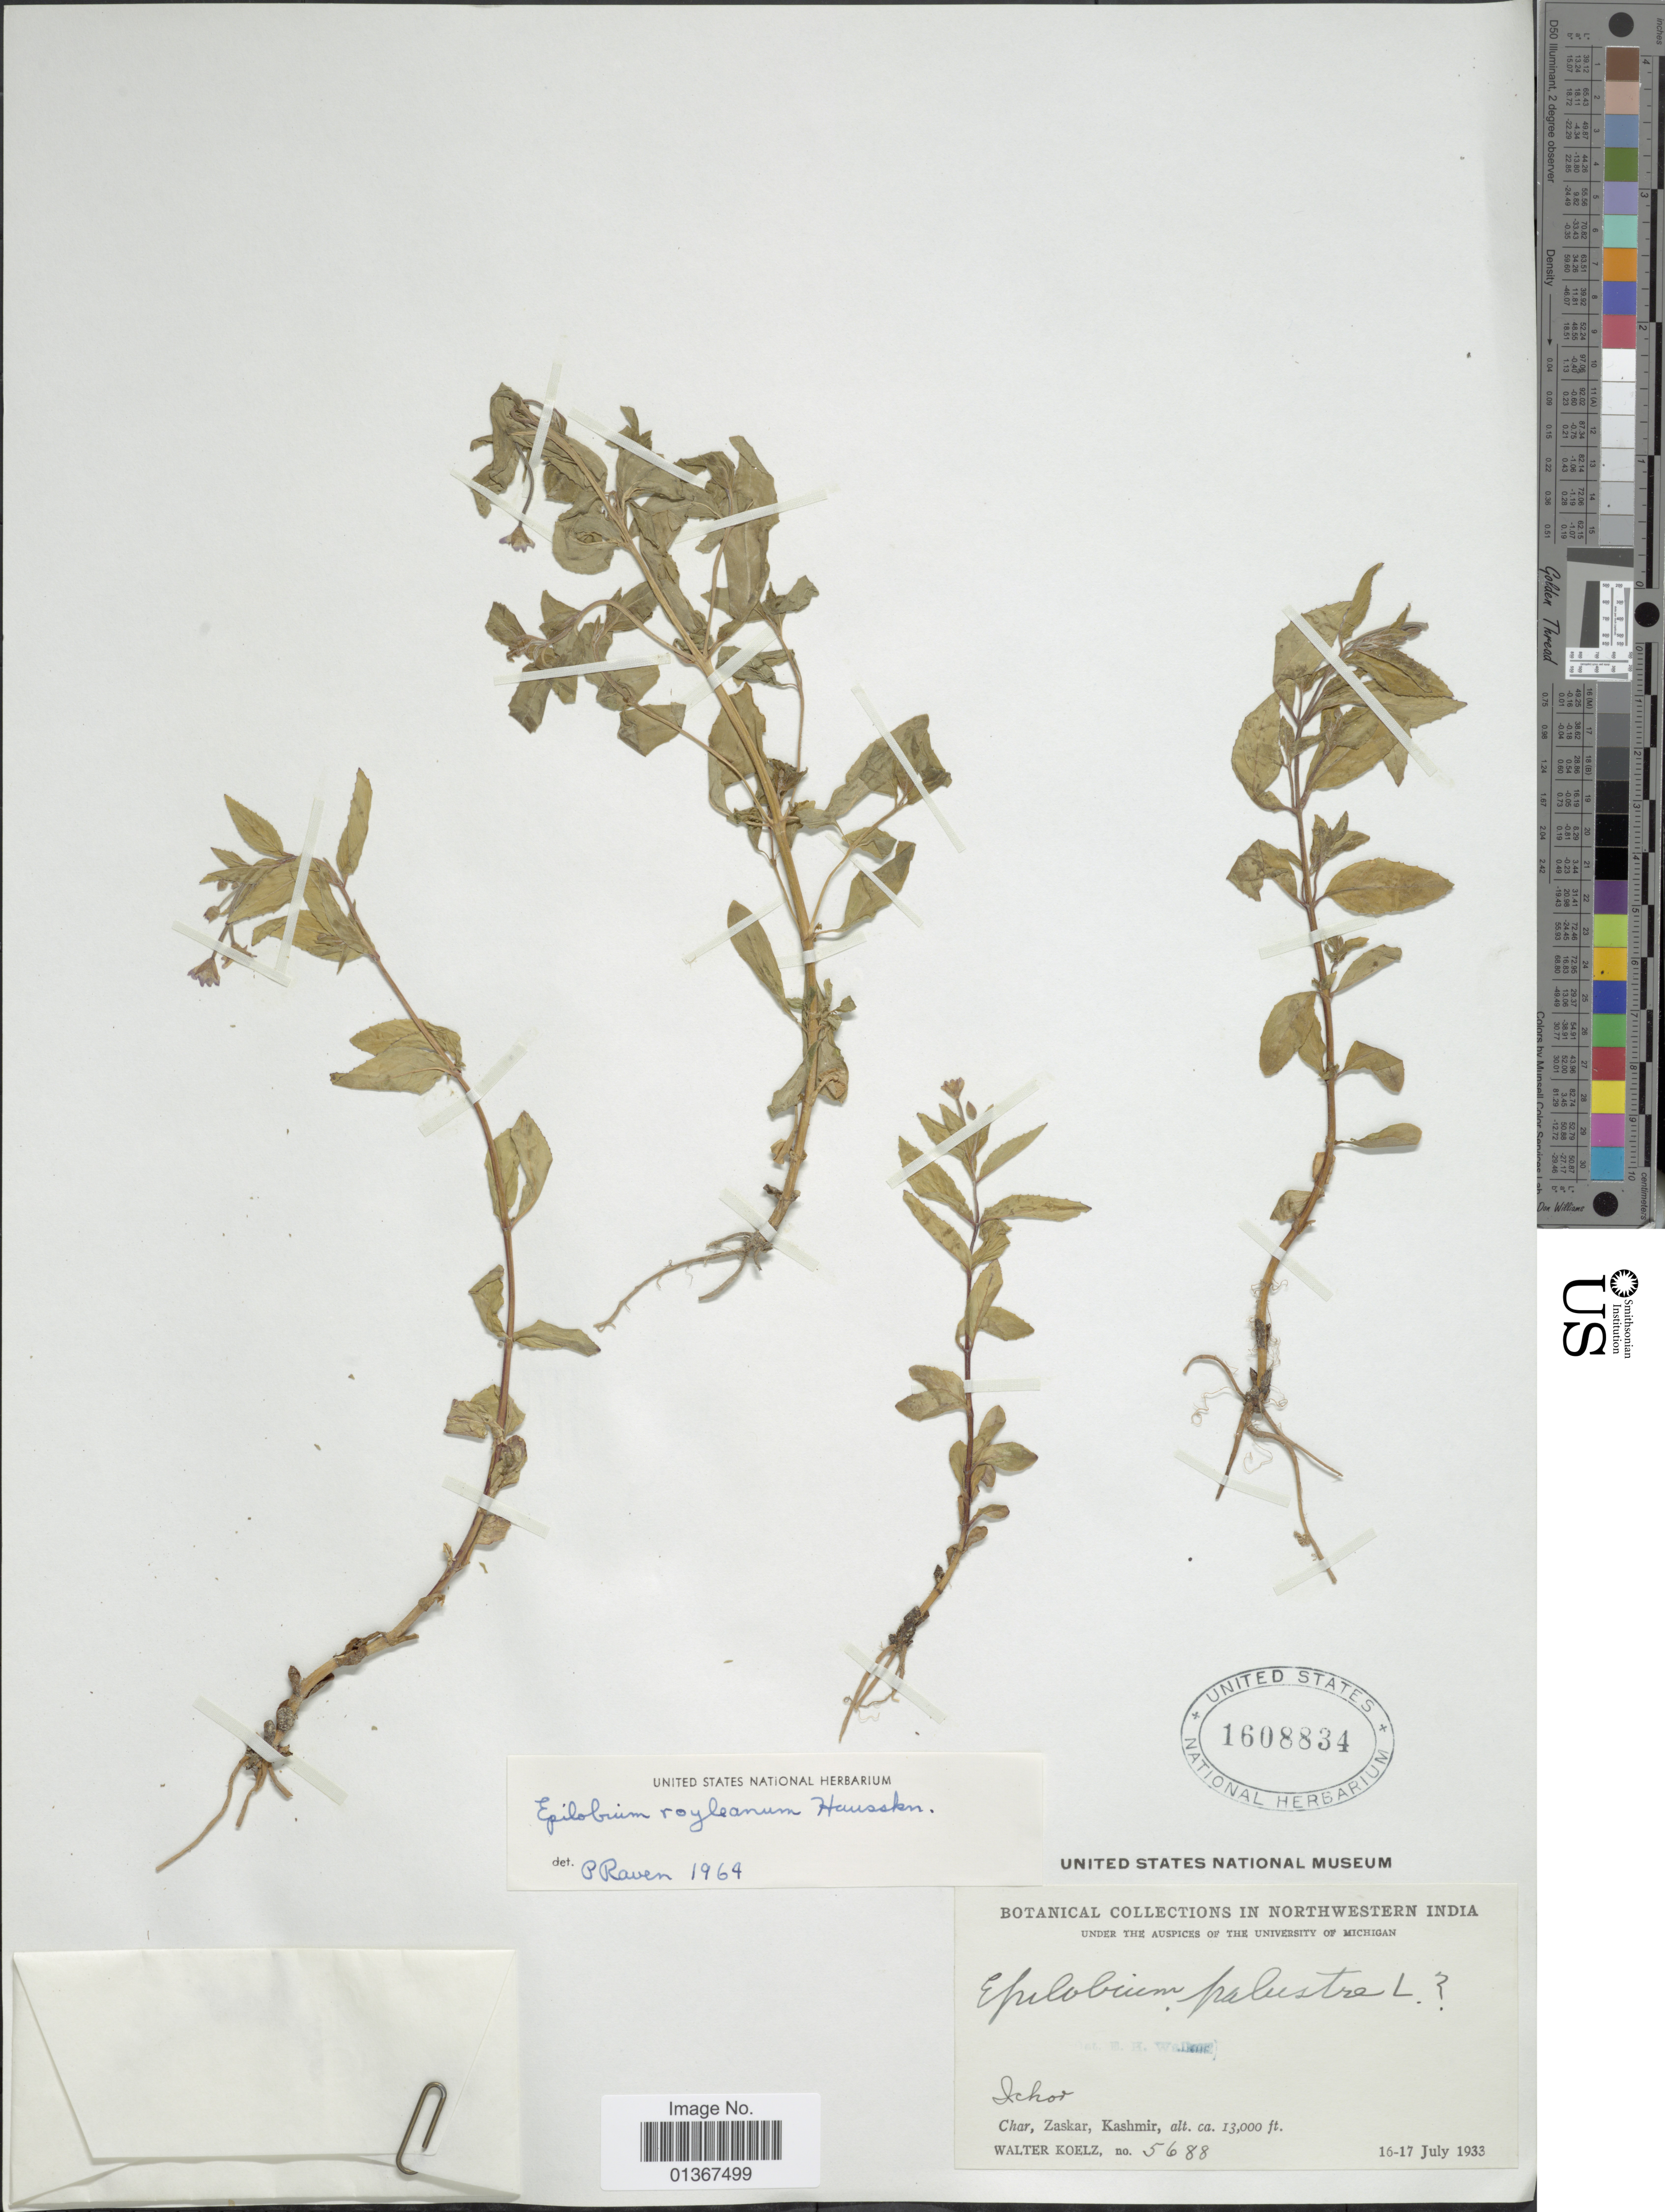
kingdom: Plantae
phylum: Tracheophyta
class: Magnoliopsida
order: Myrtales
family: Onagraceae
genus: Epilobium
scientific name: Epilobium royleanum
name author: Hausskn.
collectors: W. N. Koelz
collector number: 5688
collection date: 1933-07-16/1933-07-17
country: India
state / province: Jammu and Kashmir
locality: Northwestern India, Ichor. Char, Zaskar, Kashmir.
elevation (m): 3962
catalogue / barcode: US 1608834